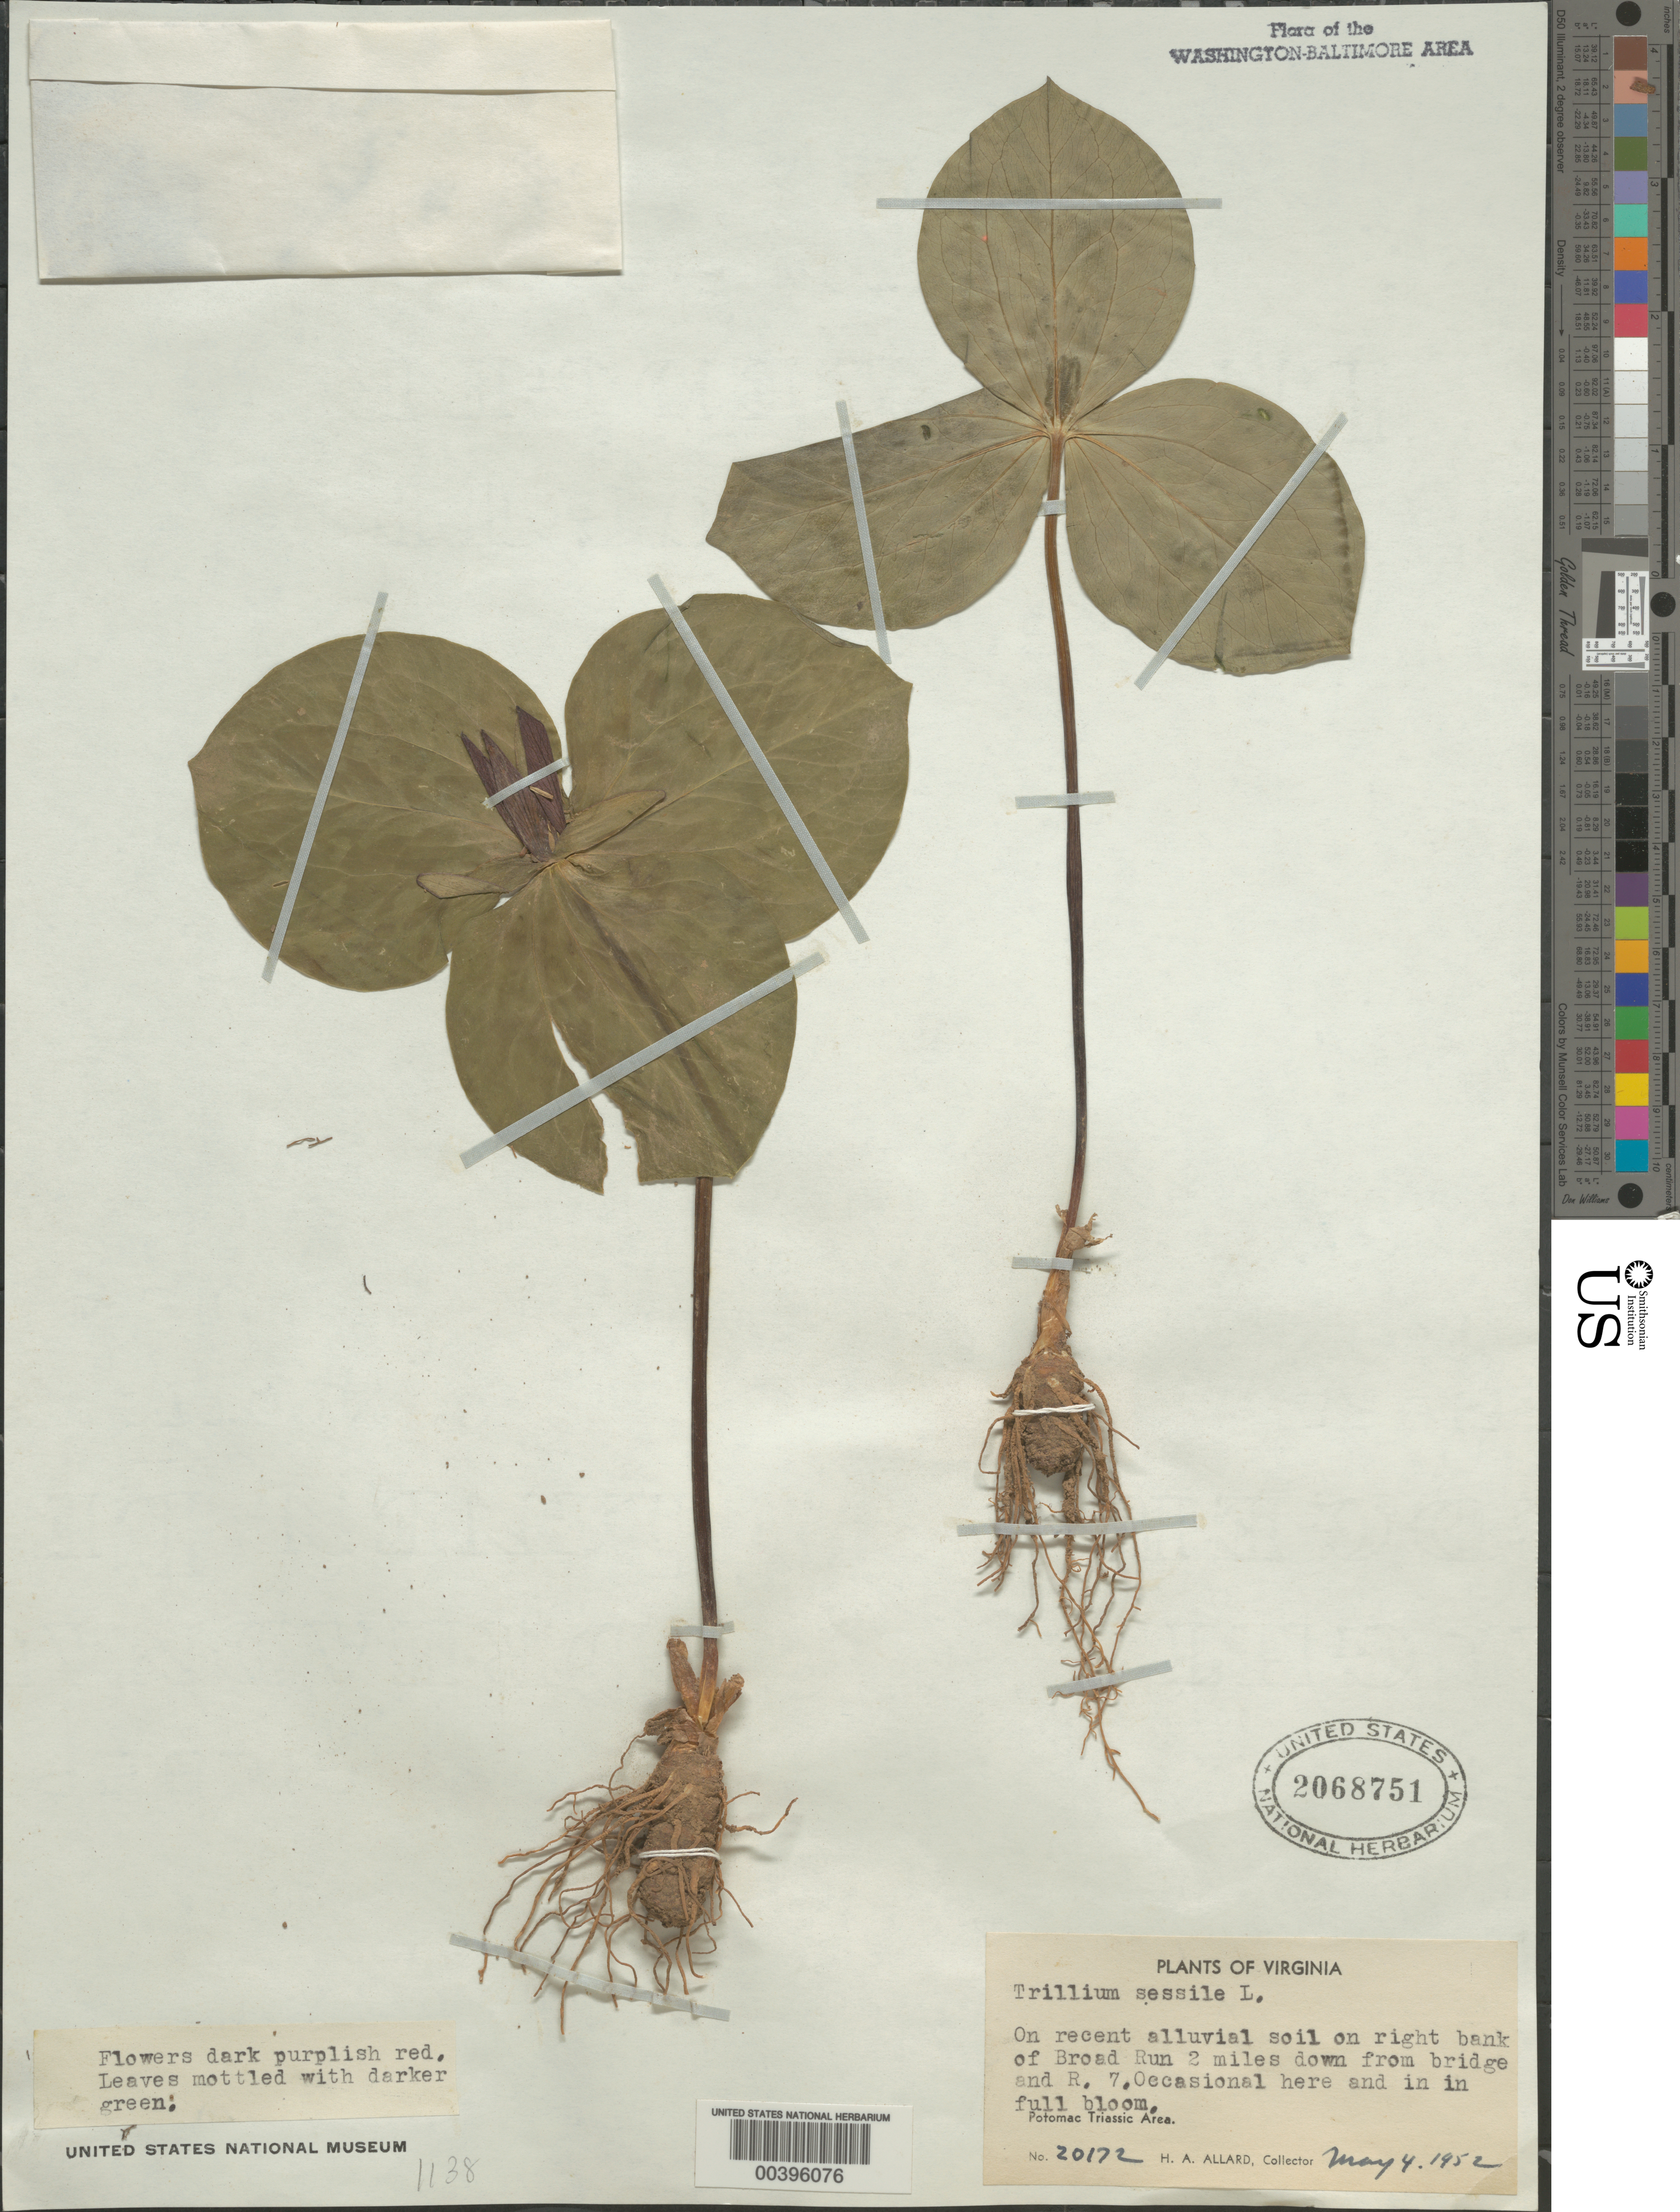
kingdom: Plantae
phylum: Tracheophyta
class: Liliopsida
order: Liliales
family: Melanthiaceae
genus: Trillium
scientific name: Trillium sessile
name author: L.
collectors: H. A. Allard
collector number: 20172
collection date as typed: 04 May 1952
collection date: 1952-05-04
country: United States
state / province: Virginia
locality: Broad Run downstream from Route 7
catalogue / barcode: US 2068751